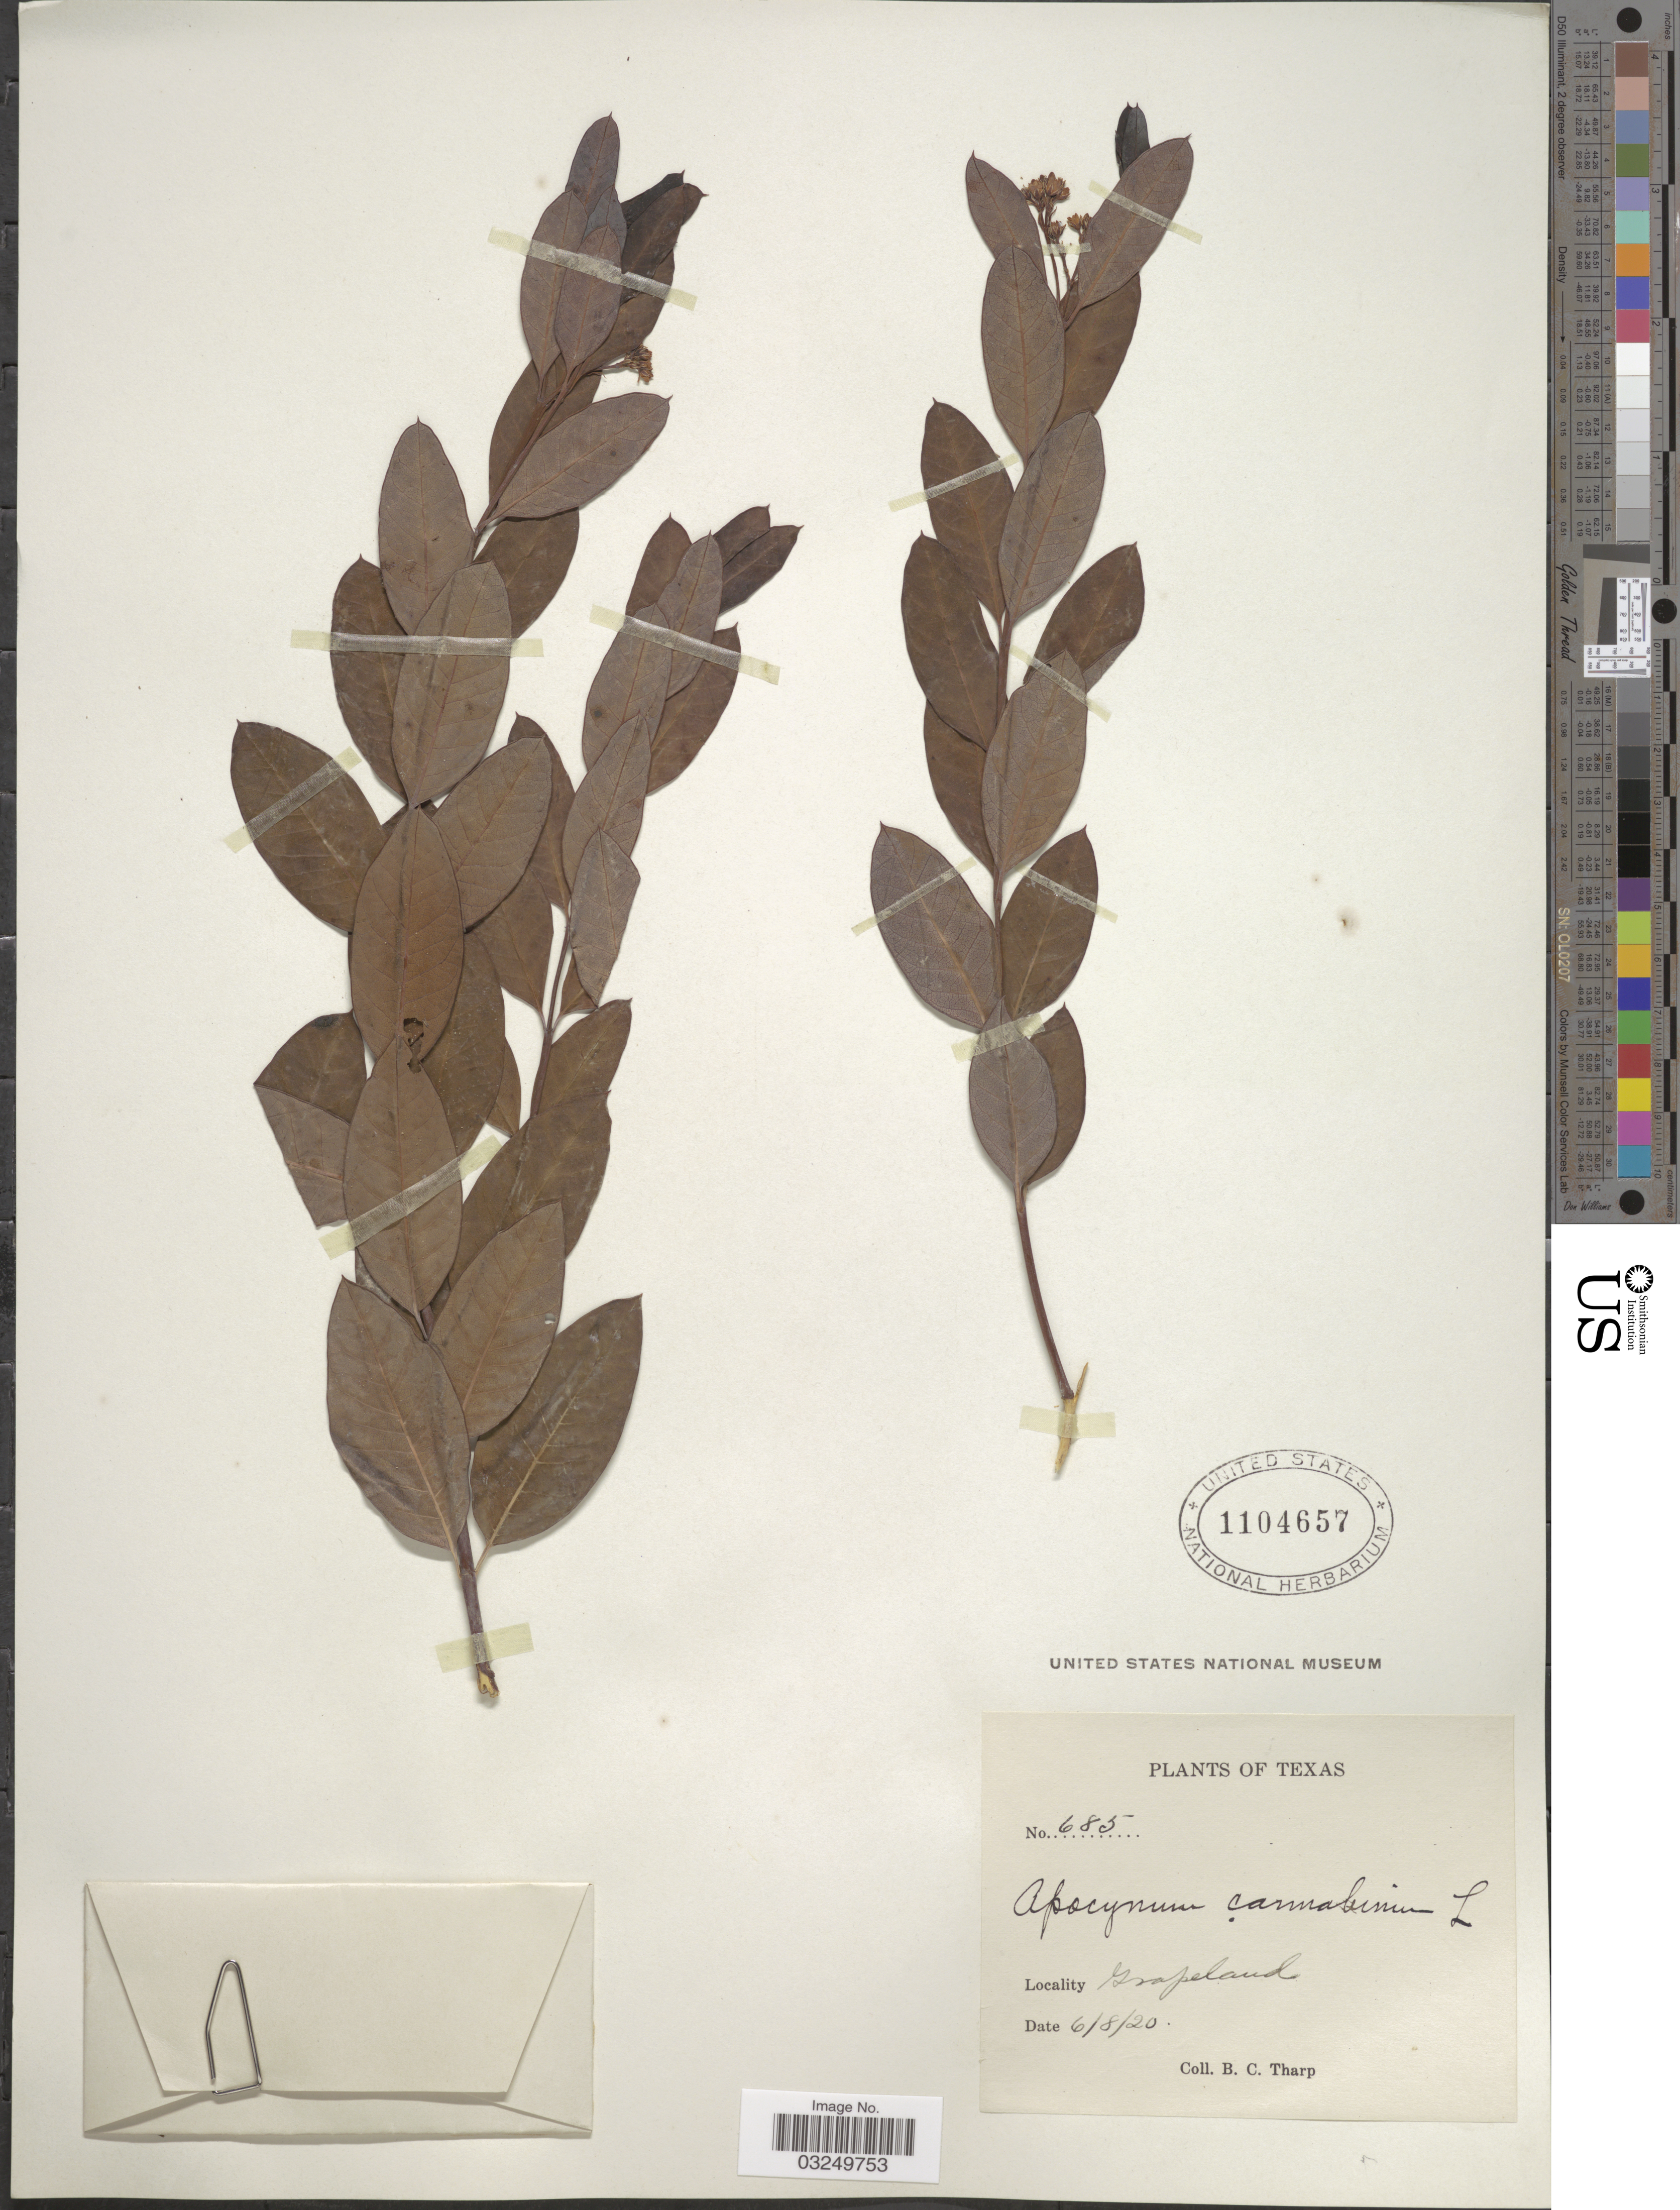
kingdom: Plantae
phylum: Tracheophyta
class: Magnoliopsida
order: Gentianales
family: Apocynaceae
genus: Apocynum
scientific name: Apocynum cannabinum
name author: L.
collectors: B. C. Tharp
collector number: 685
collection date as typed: Transcribed d/m/y: 8/6/20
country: United States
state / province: Texas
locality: Grapeland.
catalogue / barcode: US 1104657